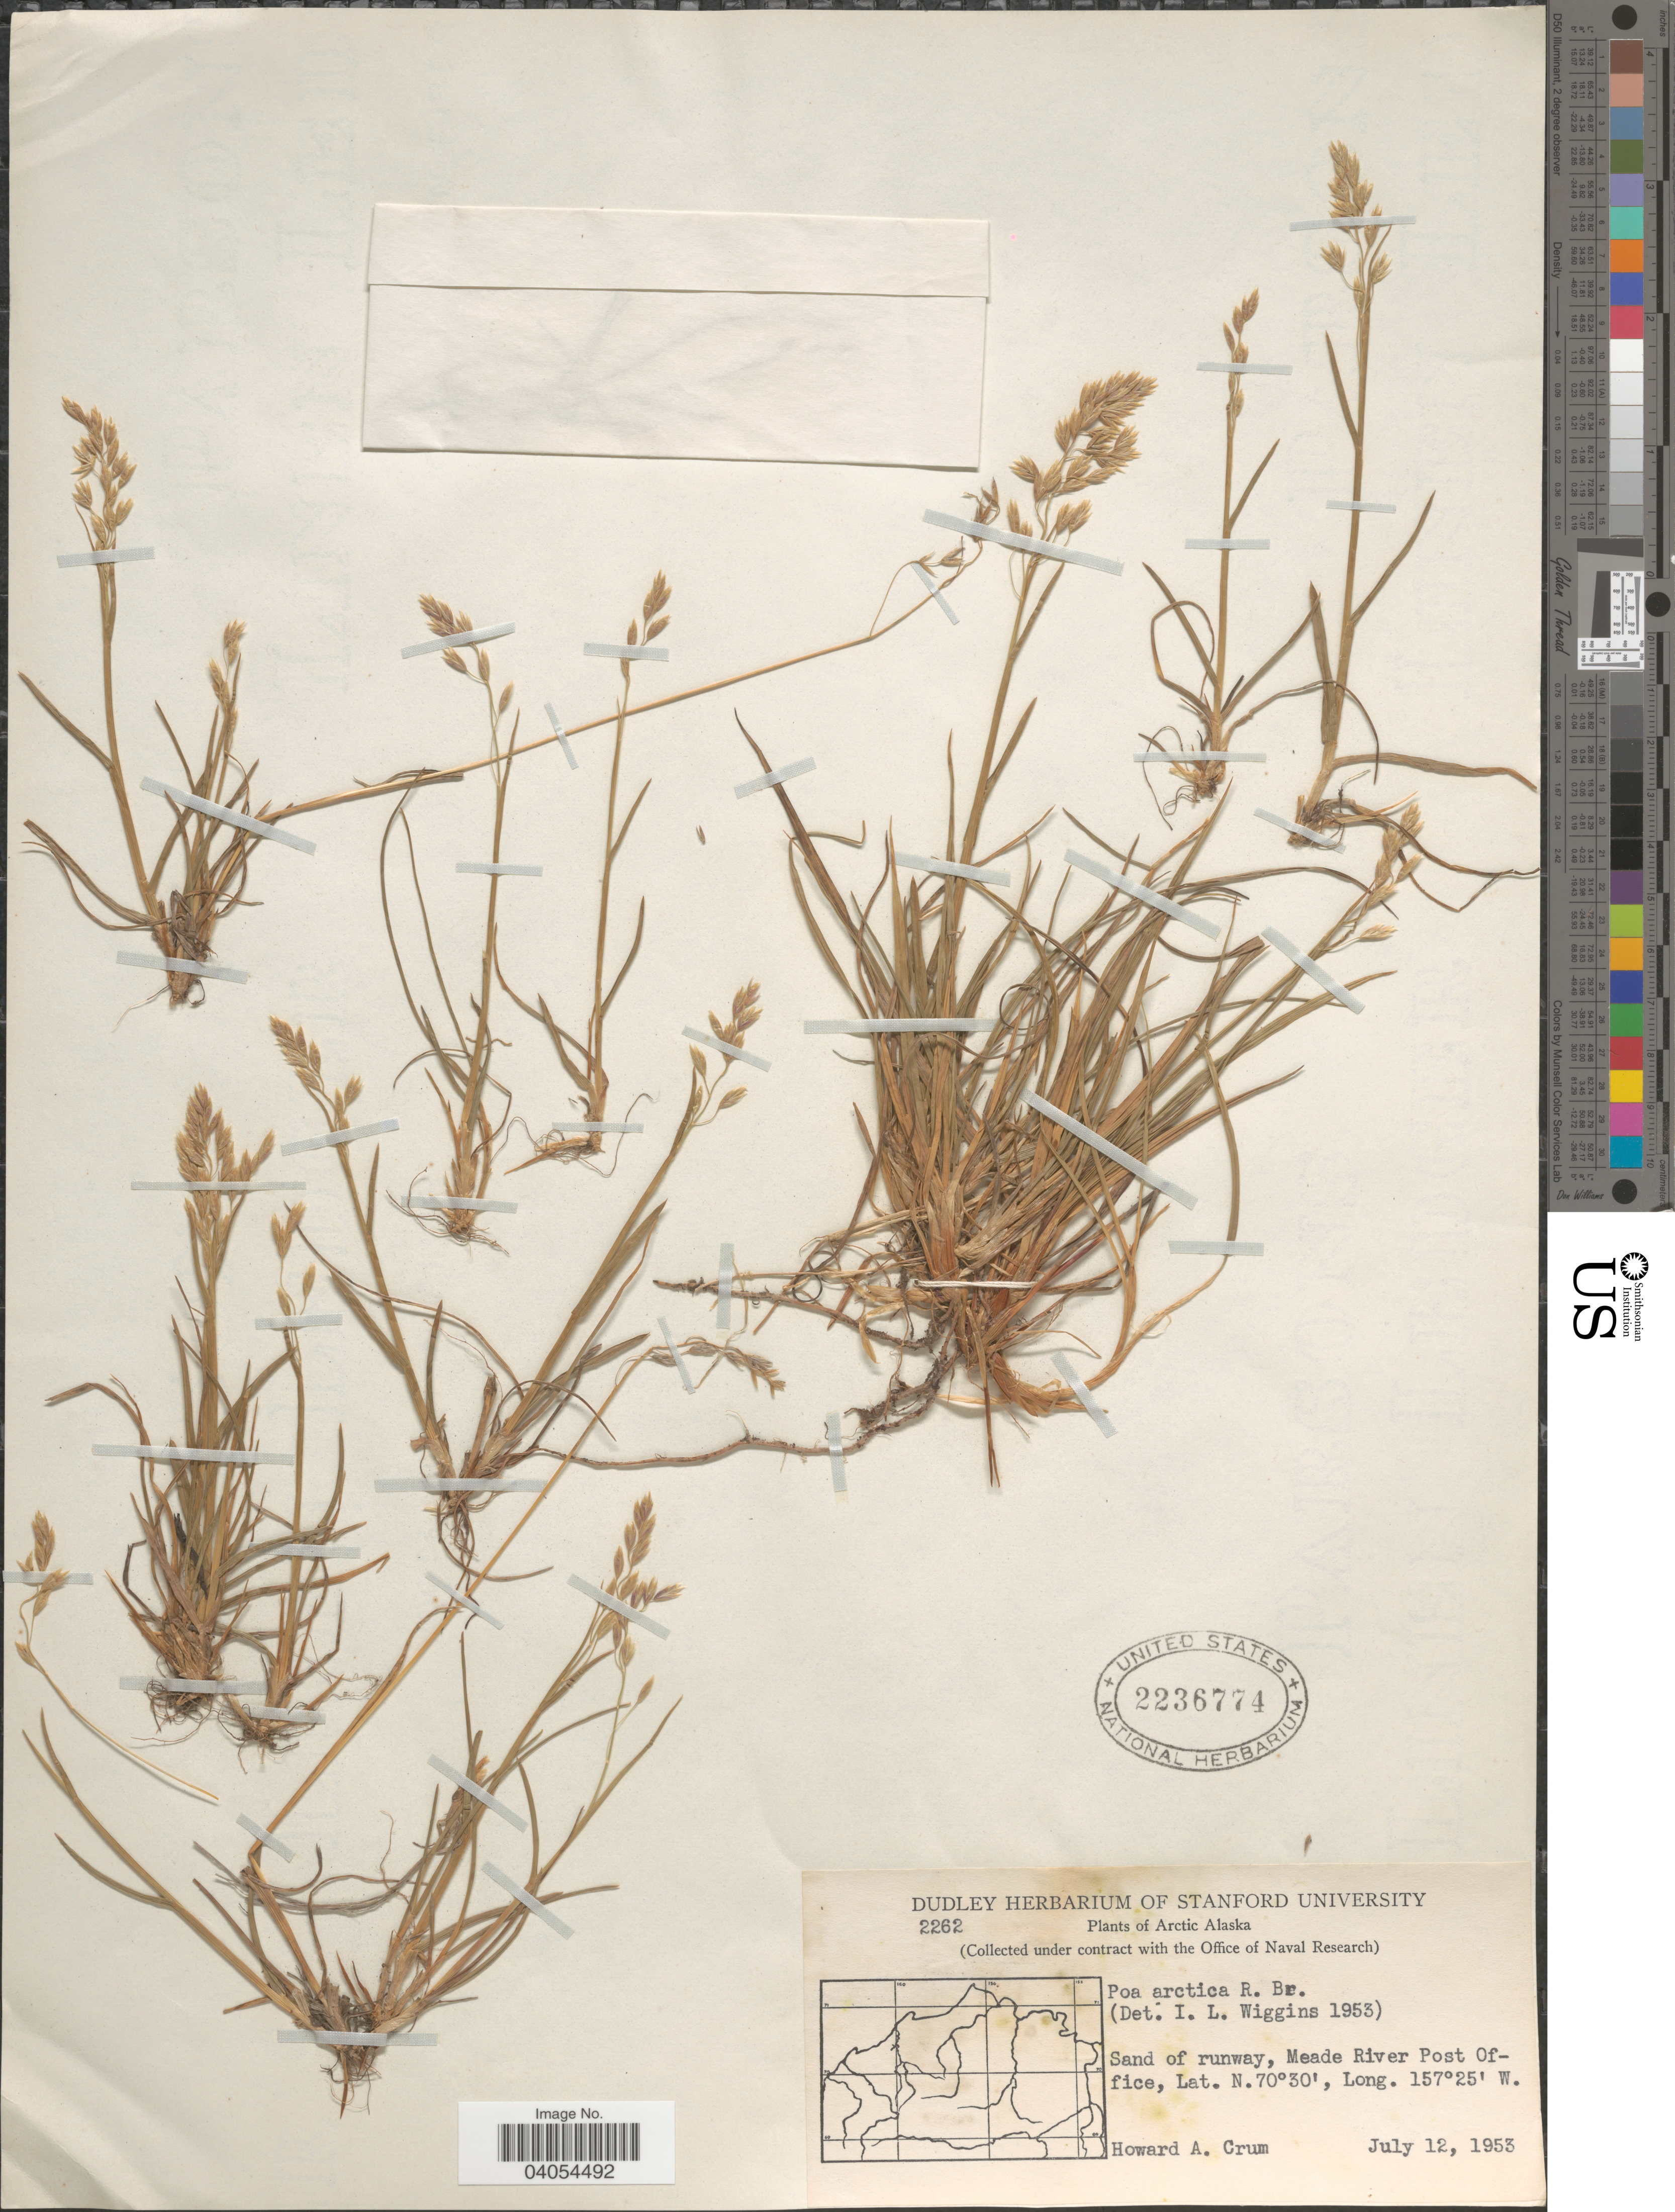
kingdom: Plantae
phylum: Tracheophyta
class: Liliopsida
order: Poales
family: Poaceae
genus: Poa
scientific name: Poa arctica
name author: R. Br.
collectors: H. A. Crum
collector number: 2262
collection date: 1953-07-12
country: United States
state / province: Alaska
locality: Arctic Alaska. Sand of runway, Meade River Post Office.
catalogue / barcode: US 2236774